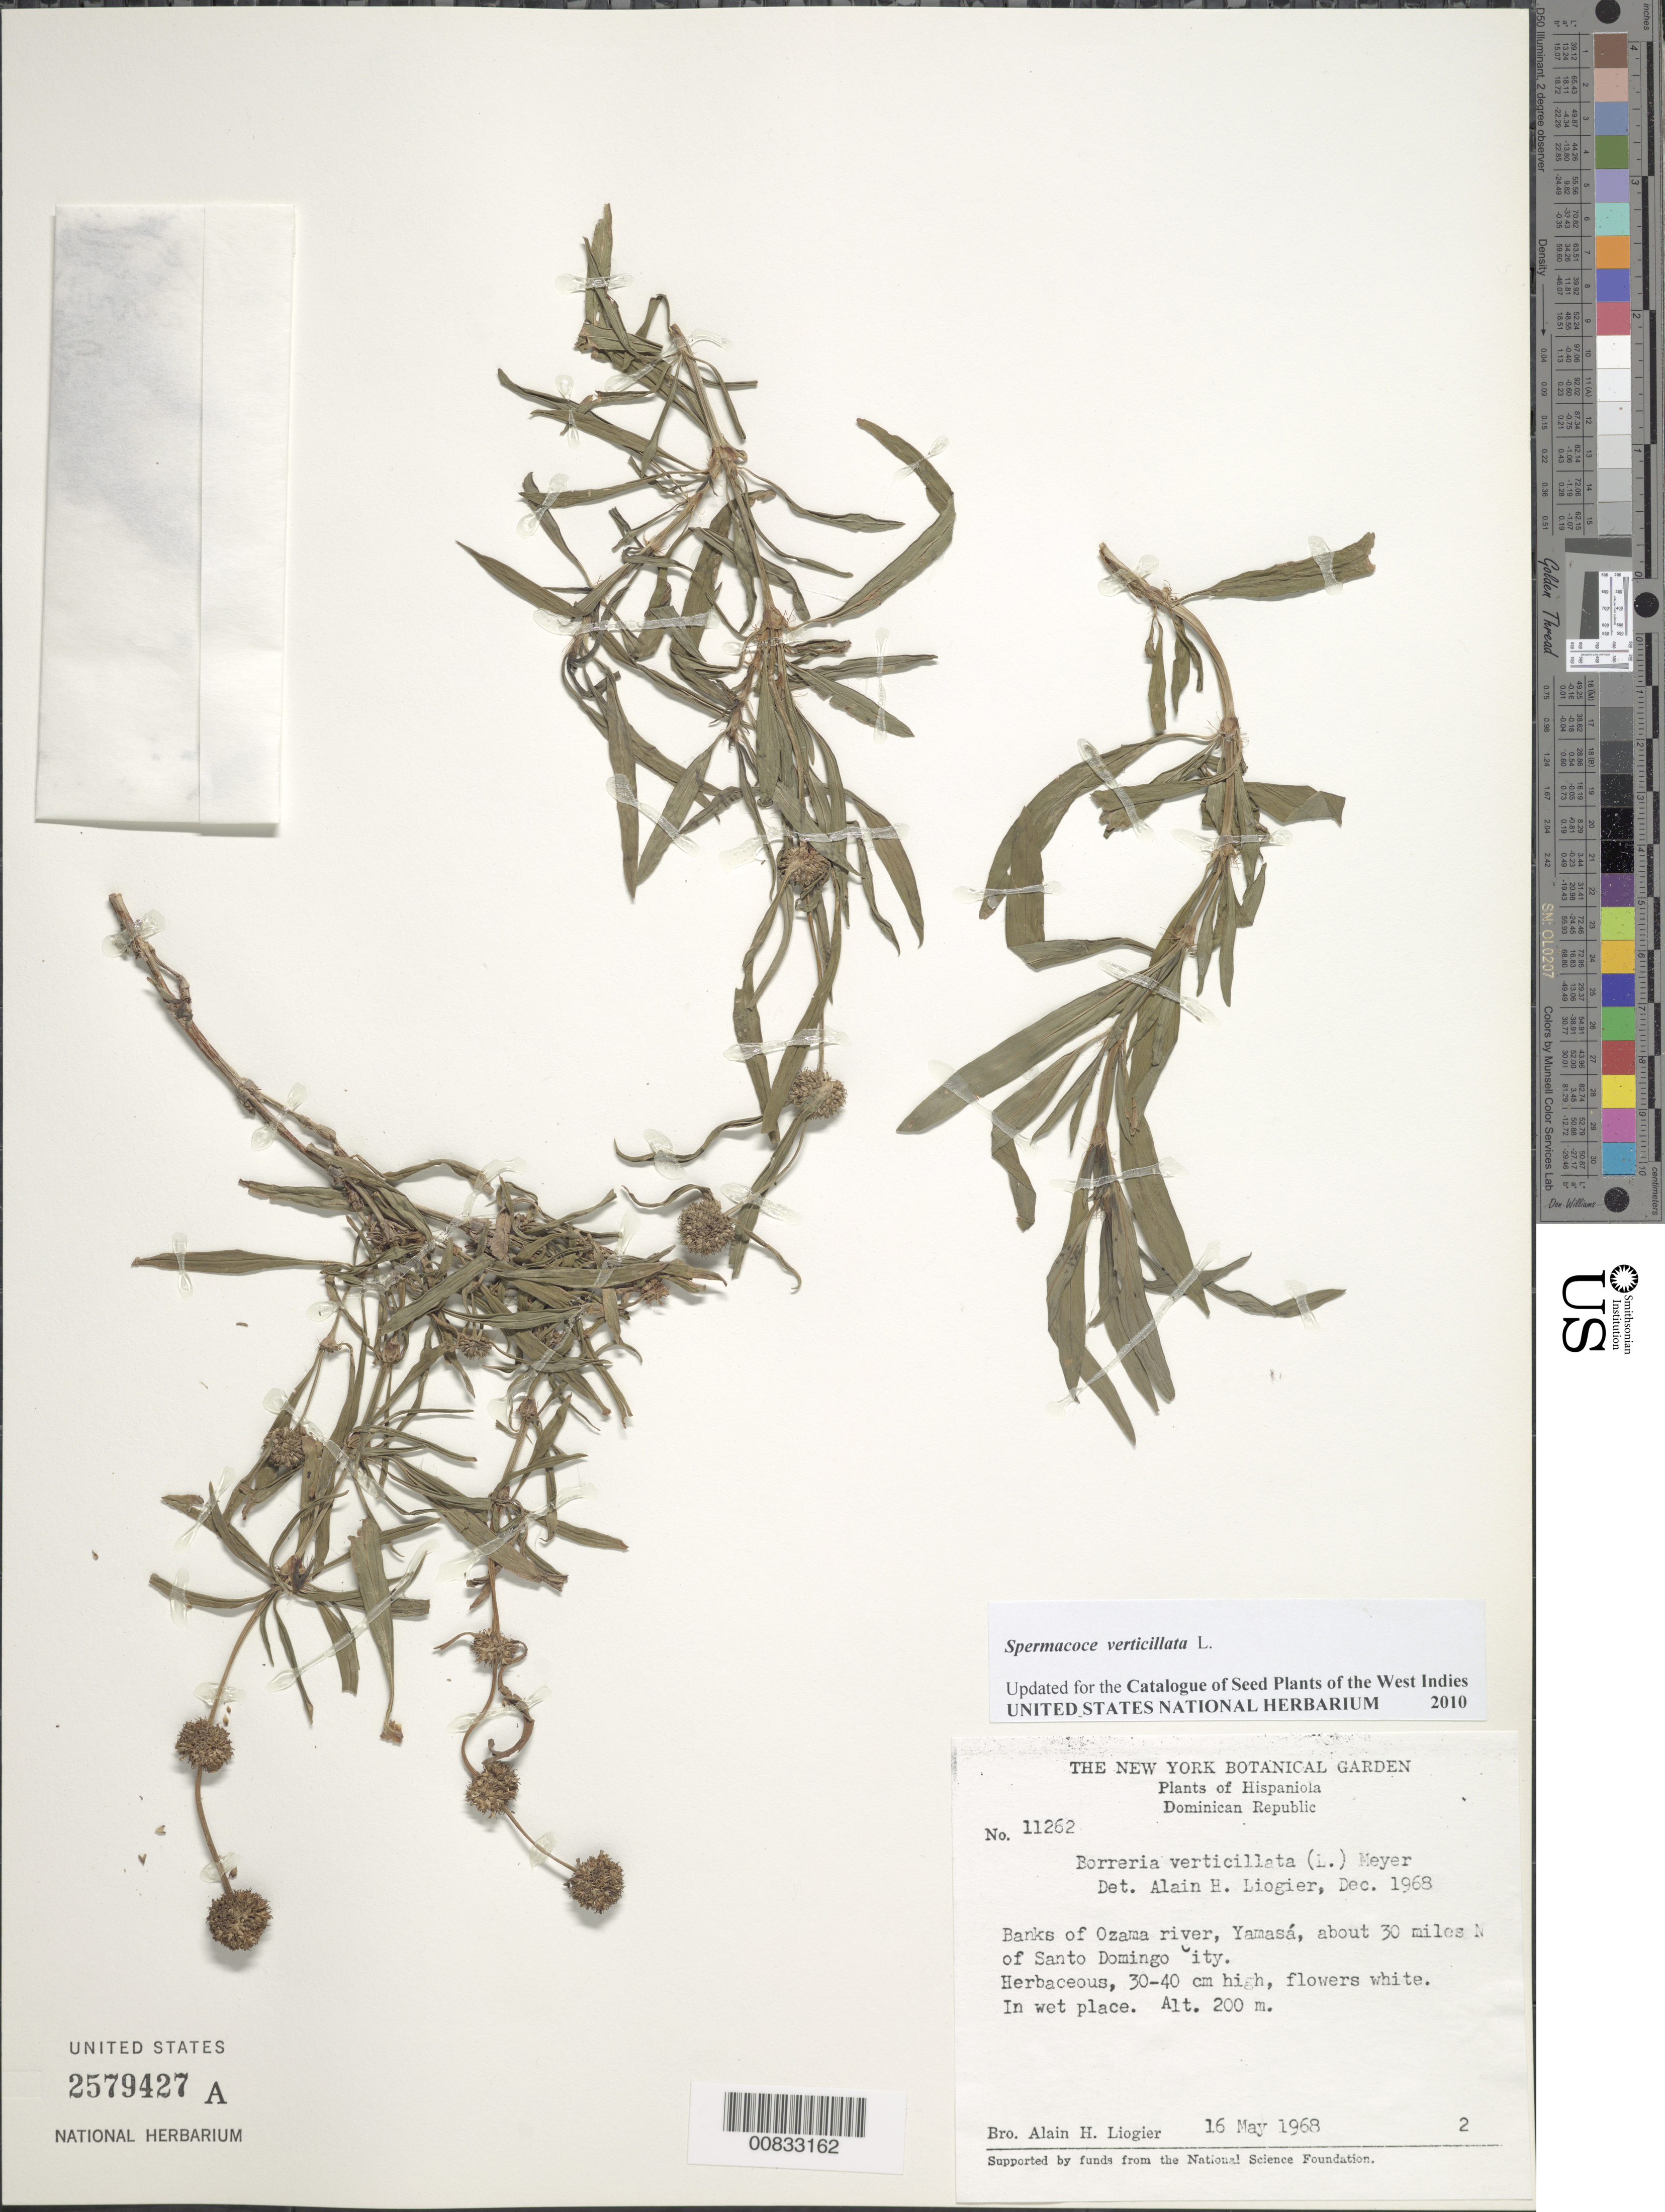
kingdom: Plantae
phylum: Tracheophyta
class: Magnoliopsida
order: Gentianales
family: Rubiaceae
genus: Spermacoce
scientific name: Spermacoce verticillata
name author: L.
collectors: A. H. Liogier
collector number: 11262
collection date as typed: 16 May 1968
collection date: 1968-05-16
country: Dominican Republic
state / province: Distrito Nacional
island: Hispaniola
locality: Ozama River, Yamasá, about 30 miles N of Santo Domingo City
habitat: In wet place of river banks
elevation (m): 200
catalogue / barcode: US 2579427